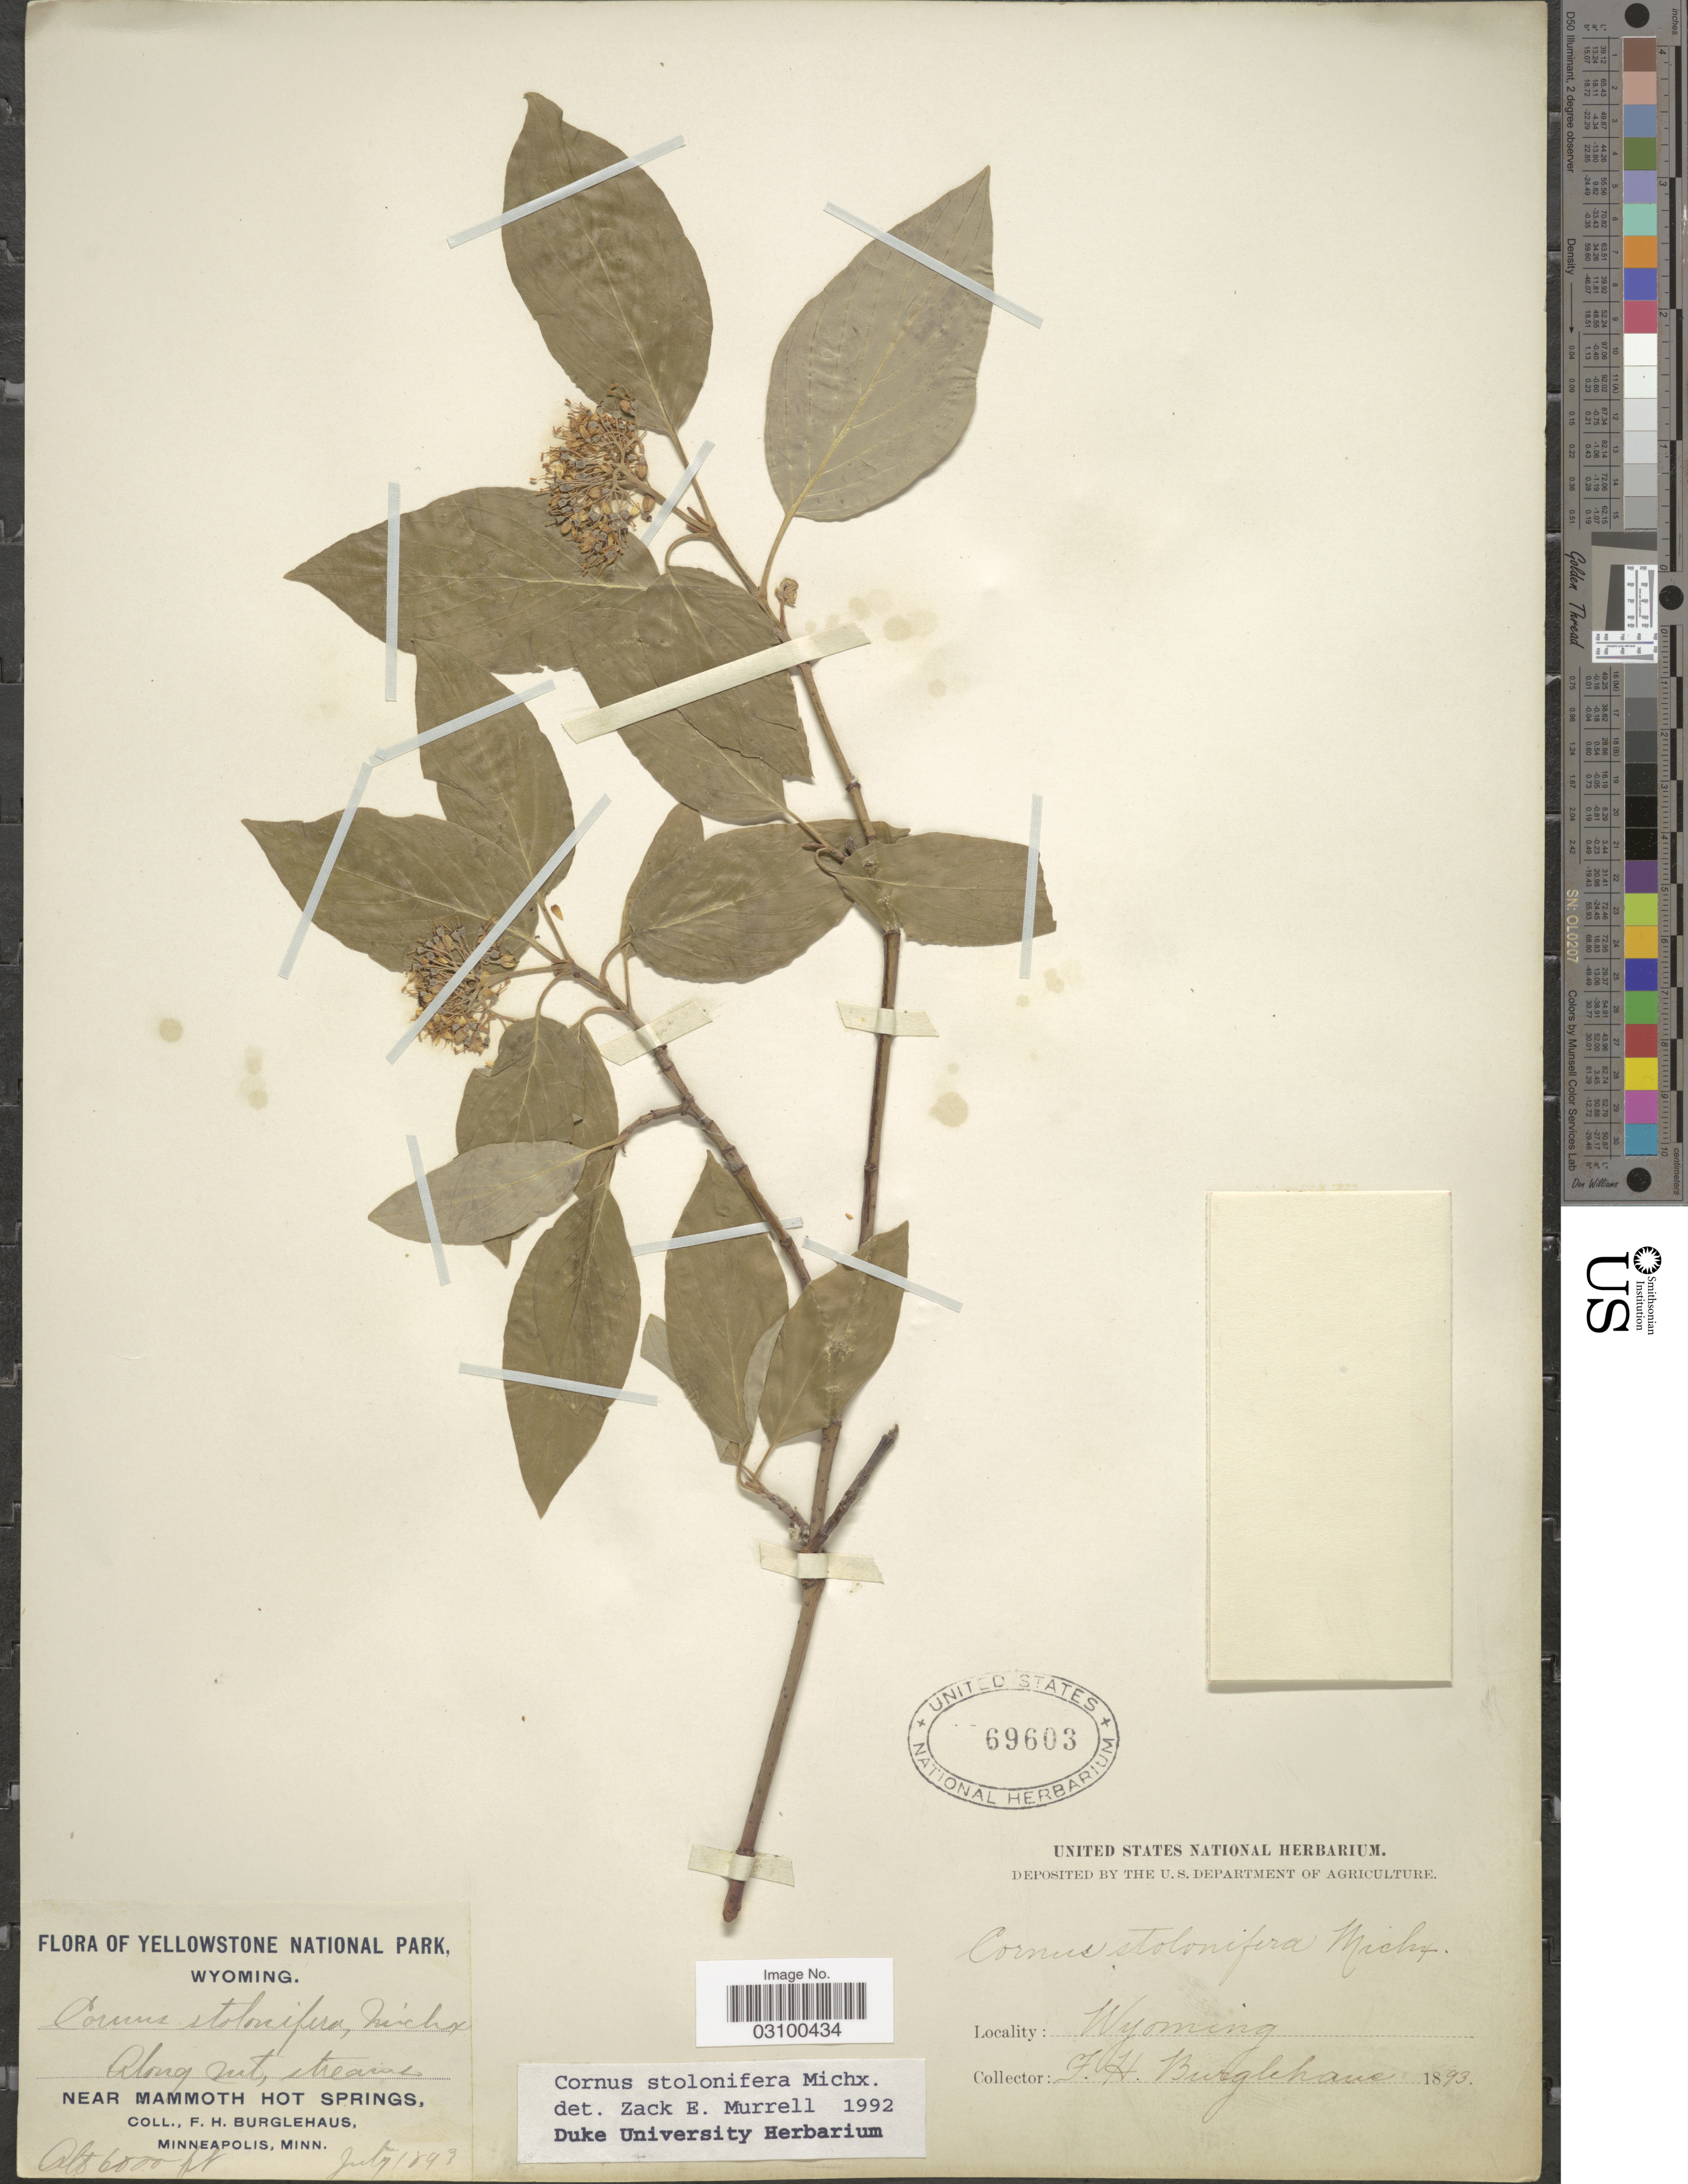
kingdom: Plantae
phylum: Tracheophyta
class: Magnoliopsida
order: Cornales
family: Cornaceae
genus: Cornus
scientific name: Cornus sericea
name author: L.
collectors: F. Burglehaus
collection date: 1893-07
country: United States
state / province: Wyoming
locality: Yellowstone National Park. Near Mammoth Hot Springs.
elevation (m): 1829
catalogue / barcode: US 69603